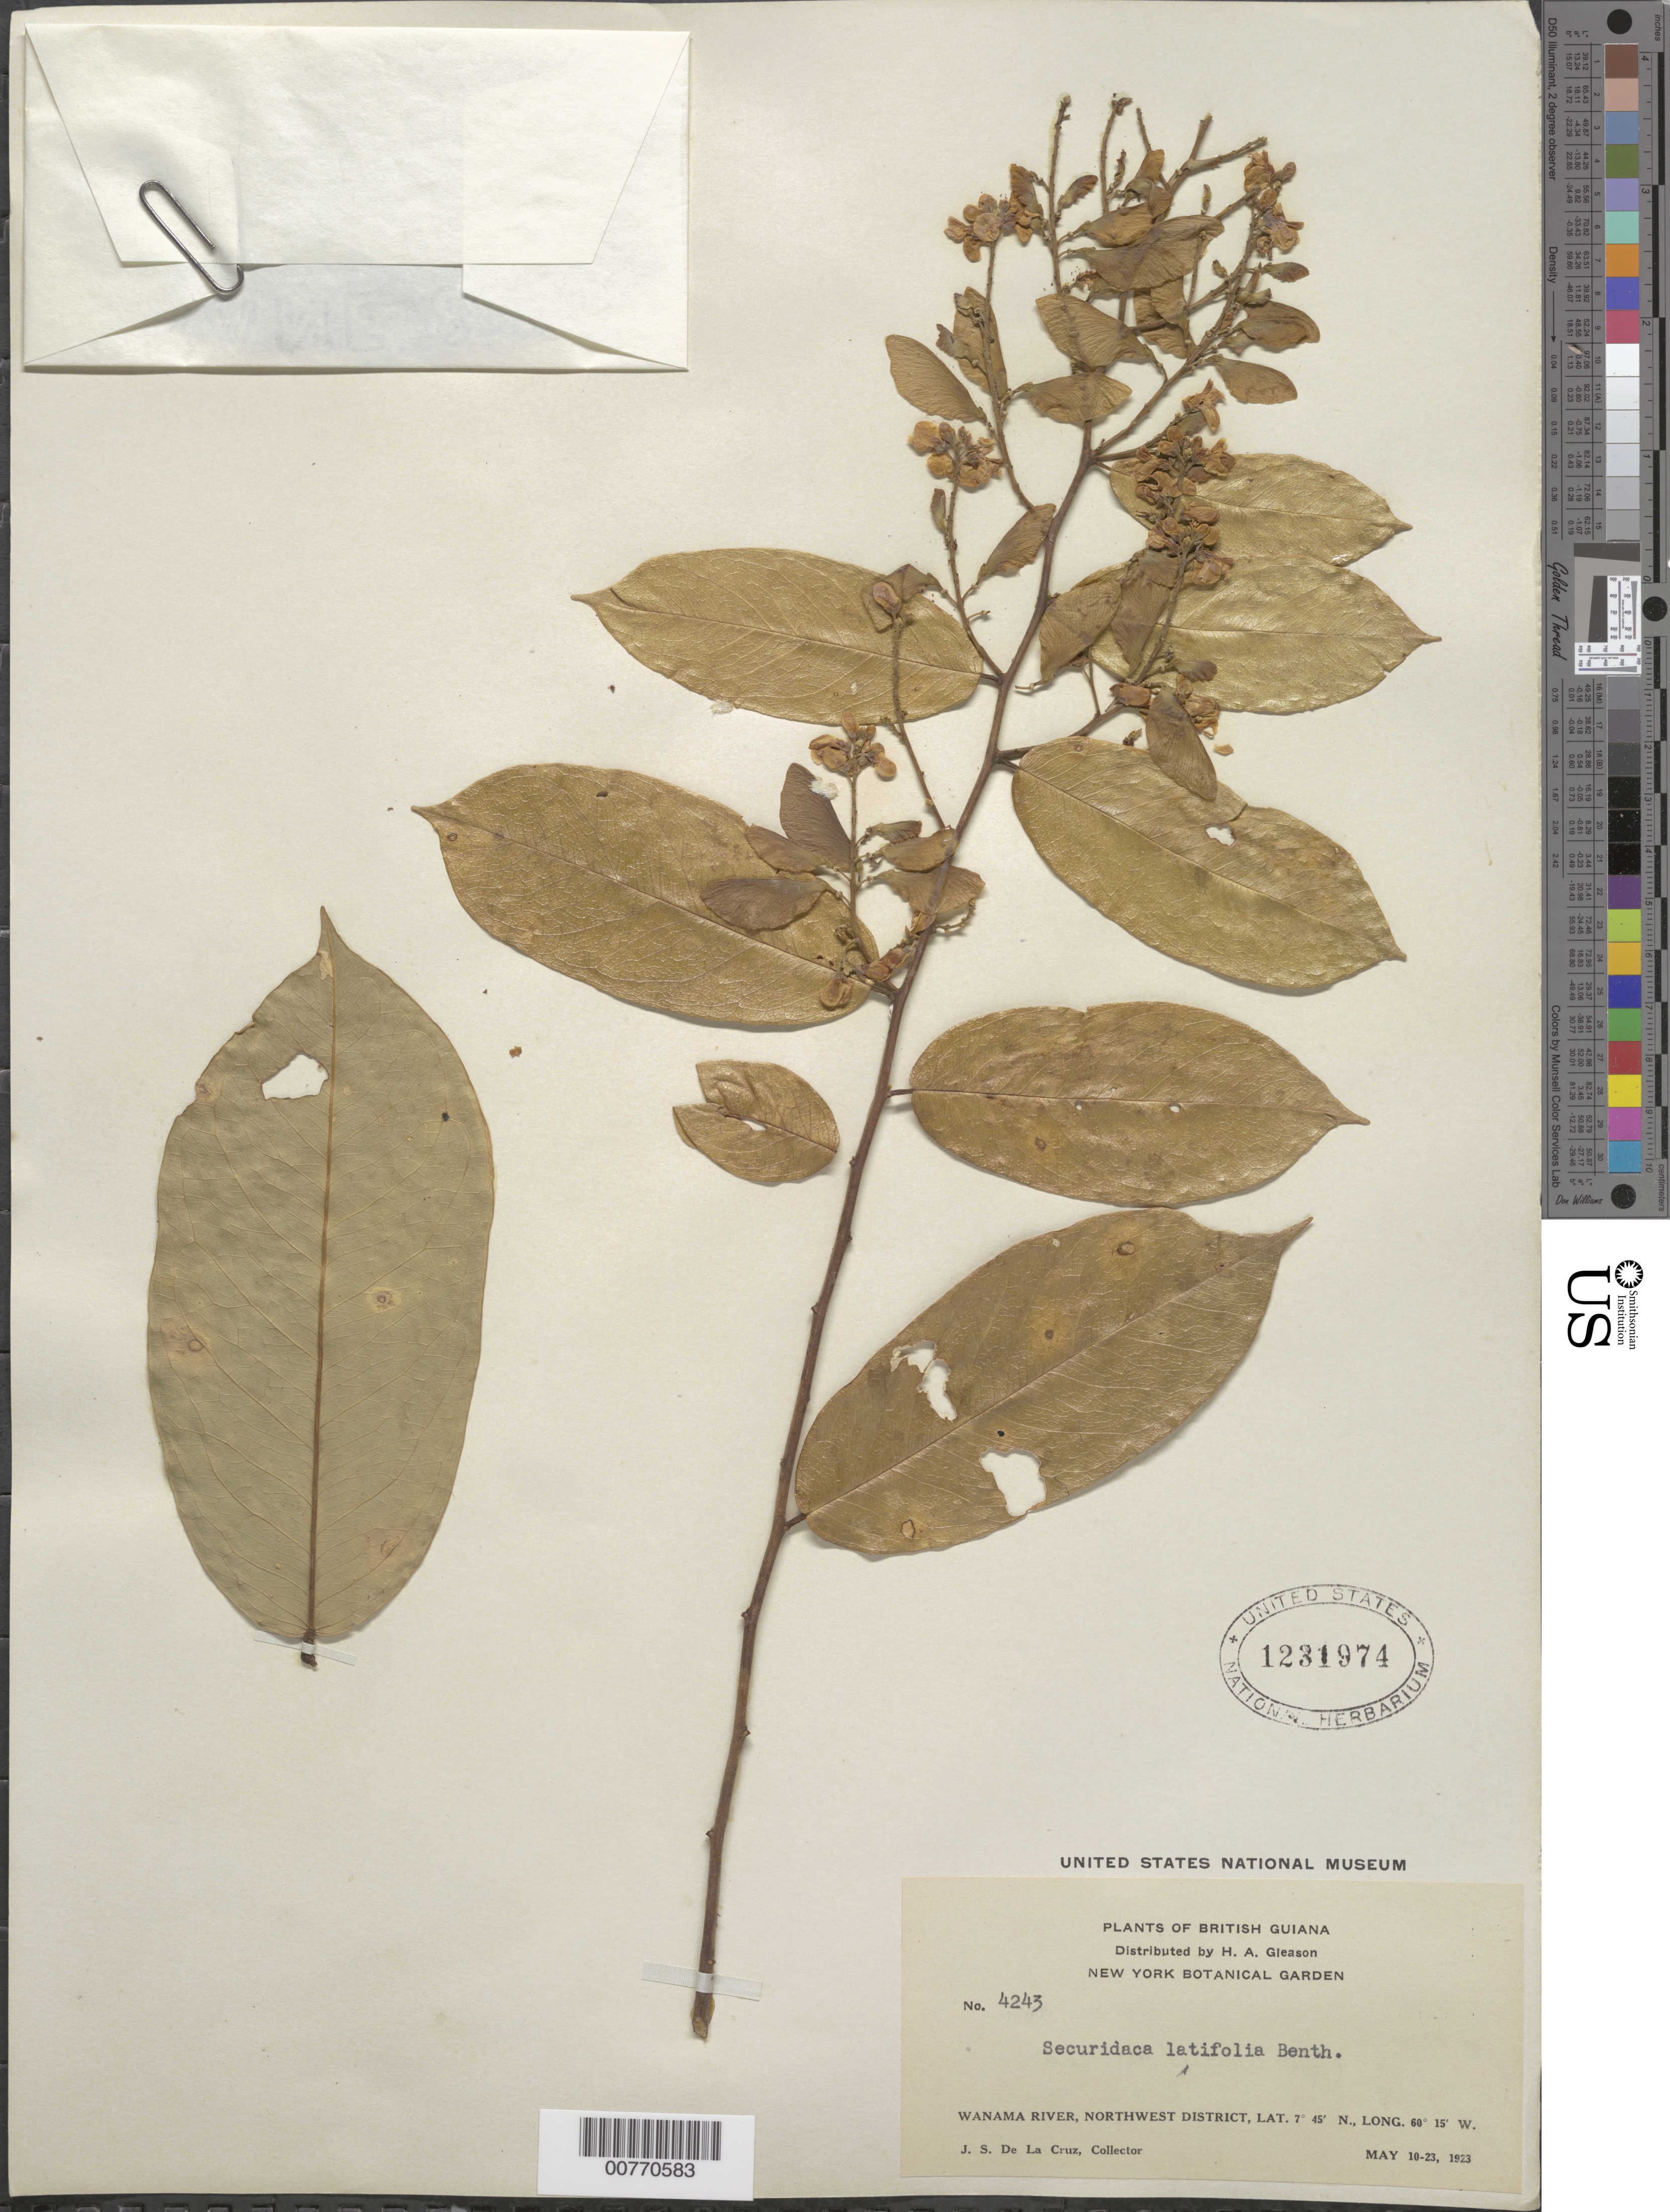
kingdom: Plantae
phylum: Tracheophyta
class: Magnoliopsida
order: Fabales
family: Polygalaceae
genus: Securidaca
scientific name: Securidaca paniculata var. lasiocarpa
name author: Oort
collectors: J. S. de la Cruz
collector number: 4243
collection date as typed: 10-May-23 to 23-May-23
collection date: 1923-05-10/1923-05-23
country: Guyana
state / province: Barima-Waini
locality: Wanama R., NW District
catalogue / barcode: US 1231974